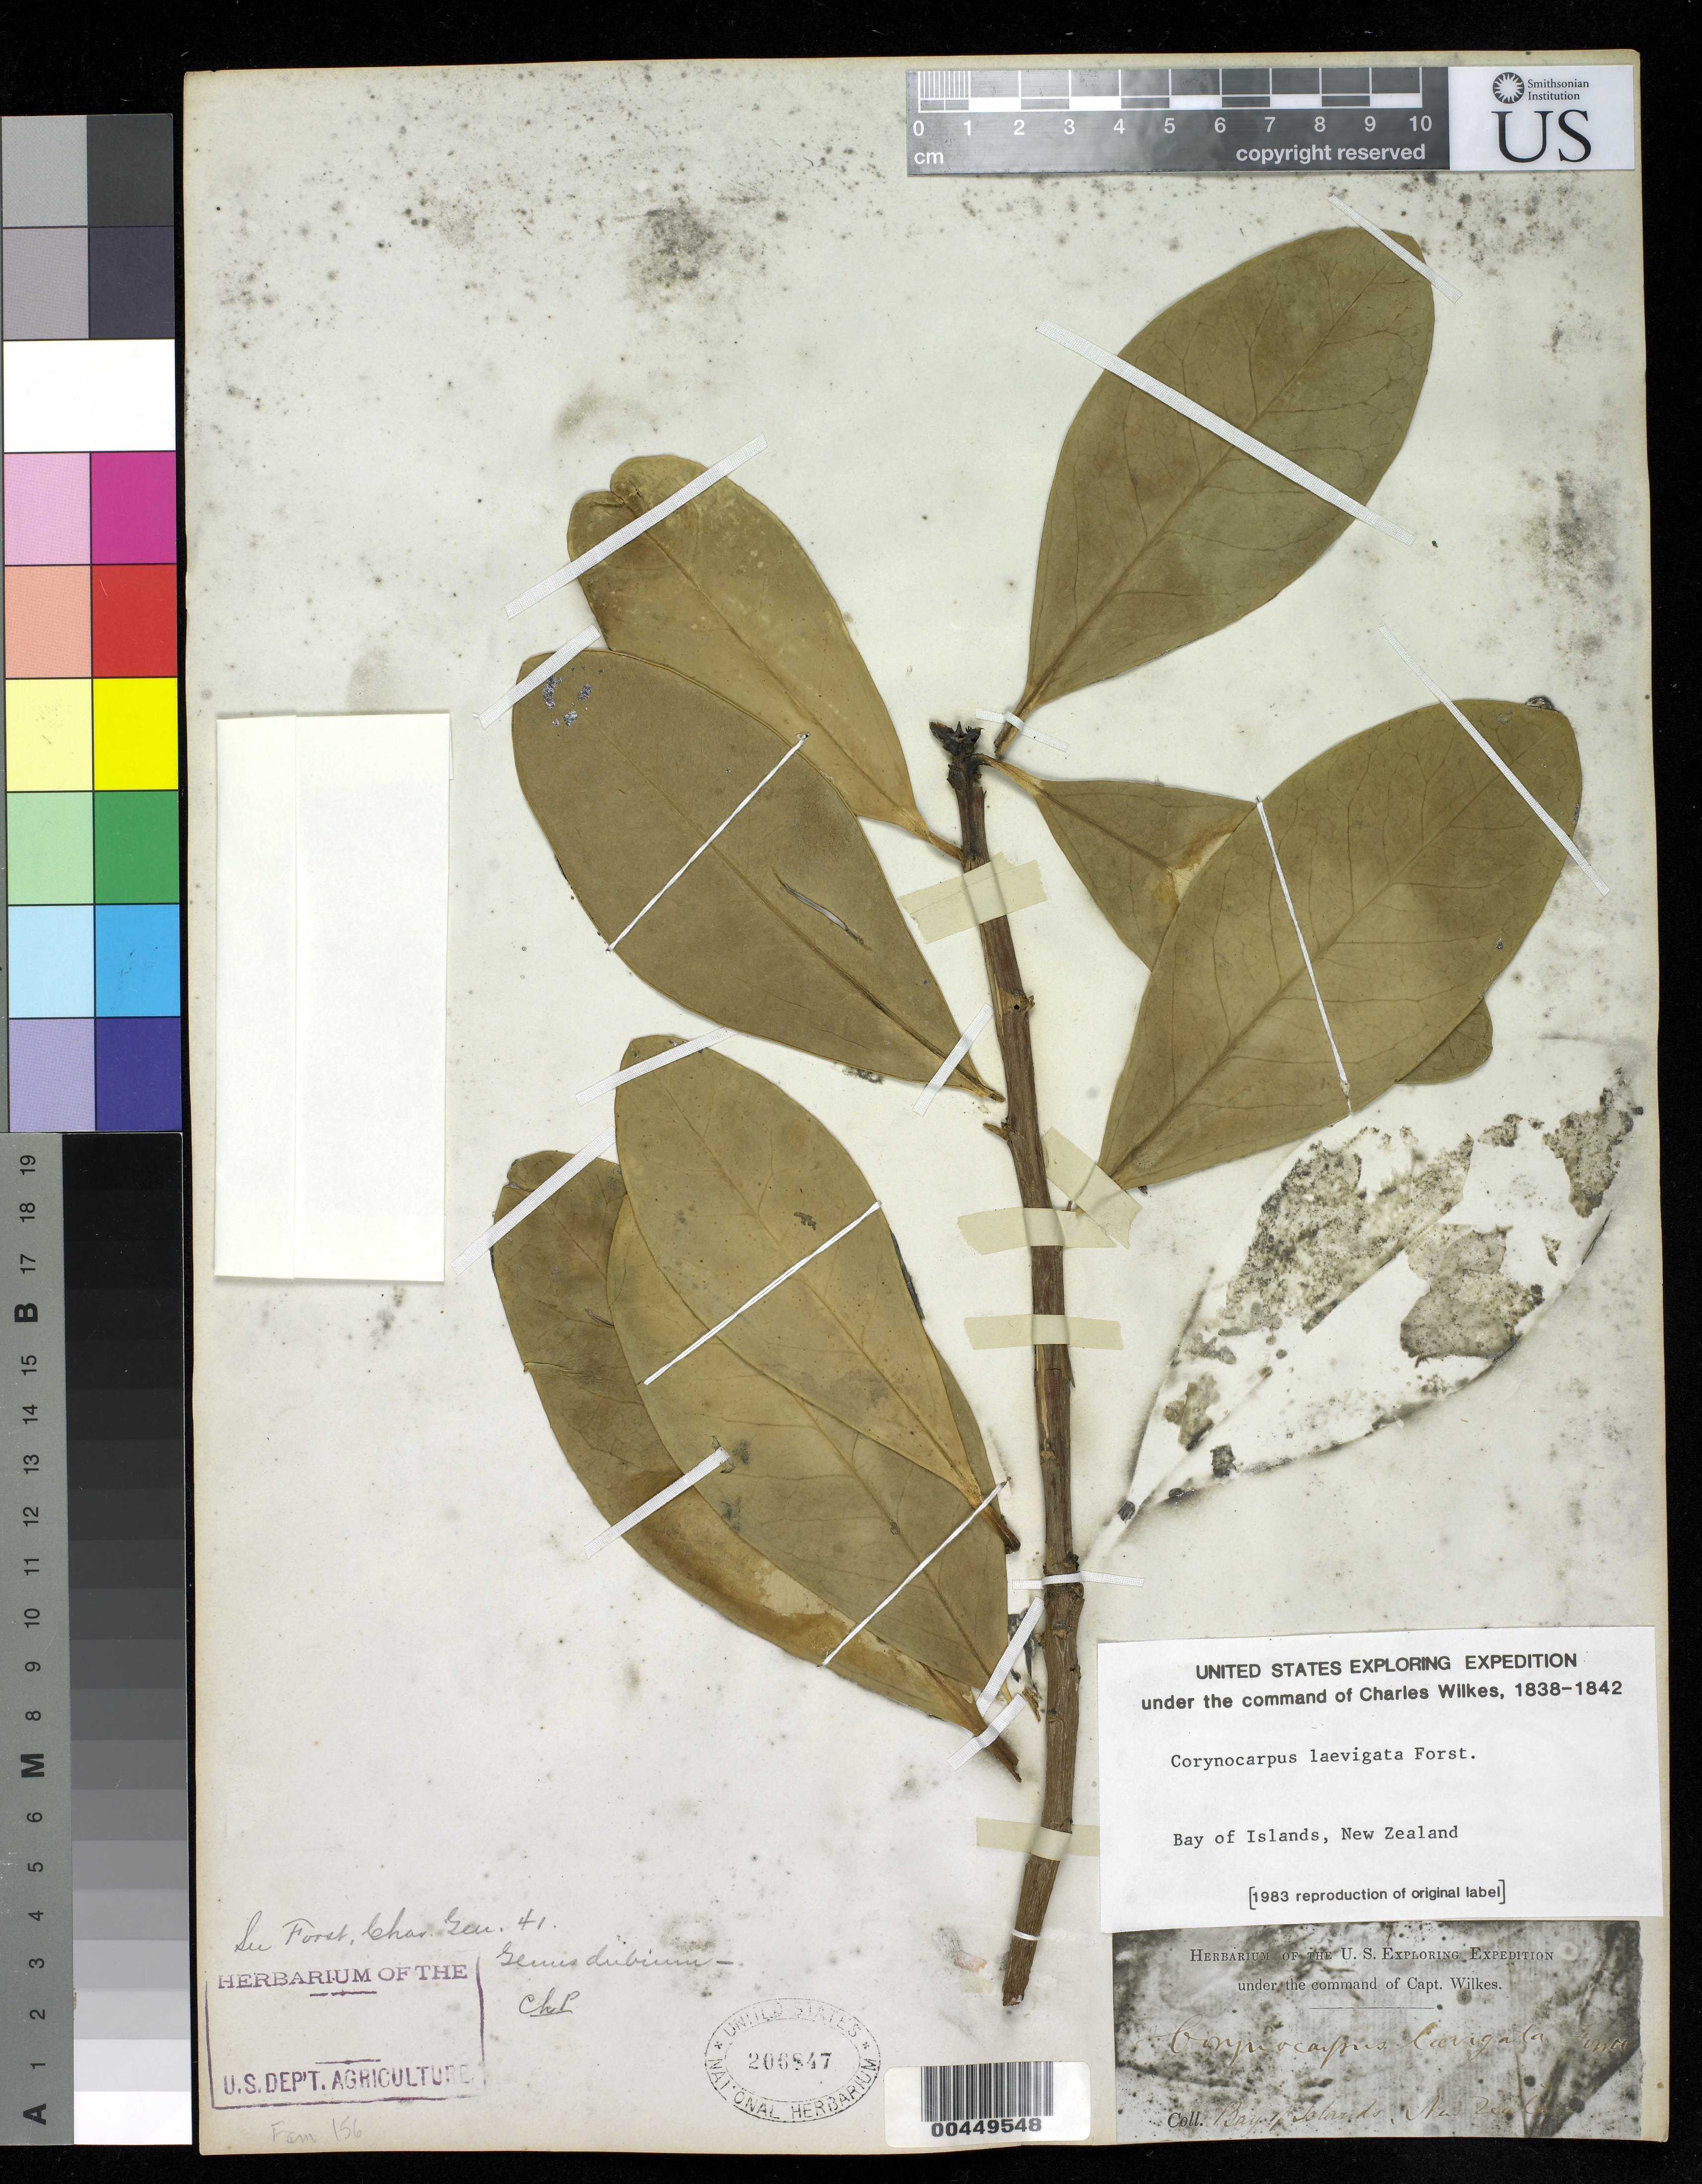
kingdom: Plantae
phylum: Tracheophyta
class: Magnoliopsida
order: Cucurbitales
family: Corynocarpaceae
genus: Corynocarpus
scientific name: Corynocarpus laevigatus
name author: J.R. Forst. & G. Forst.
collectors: Wilkes Explor. Exped.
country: New Zealand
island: North Island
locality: Bay of Islands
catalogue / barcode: US 206847